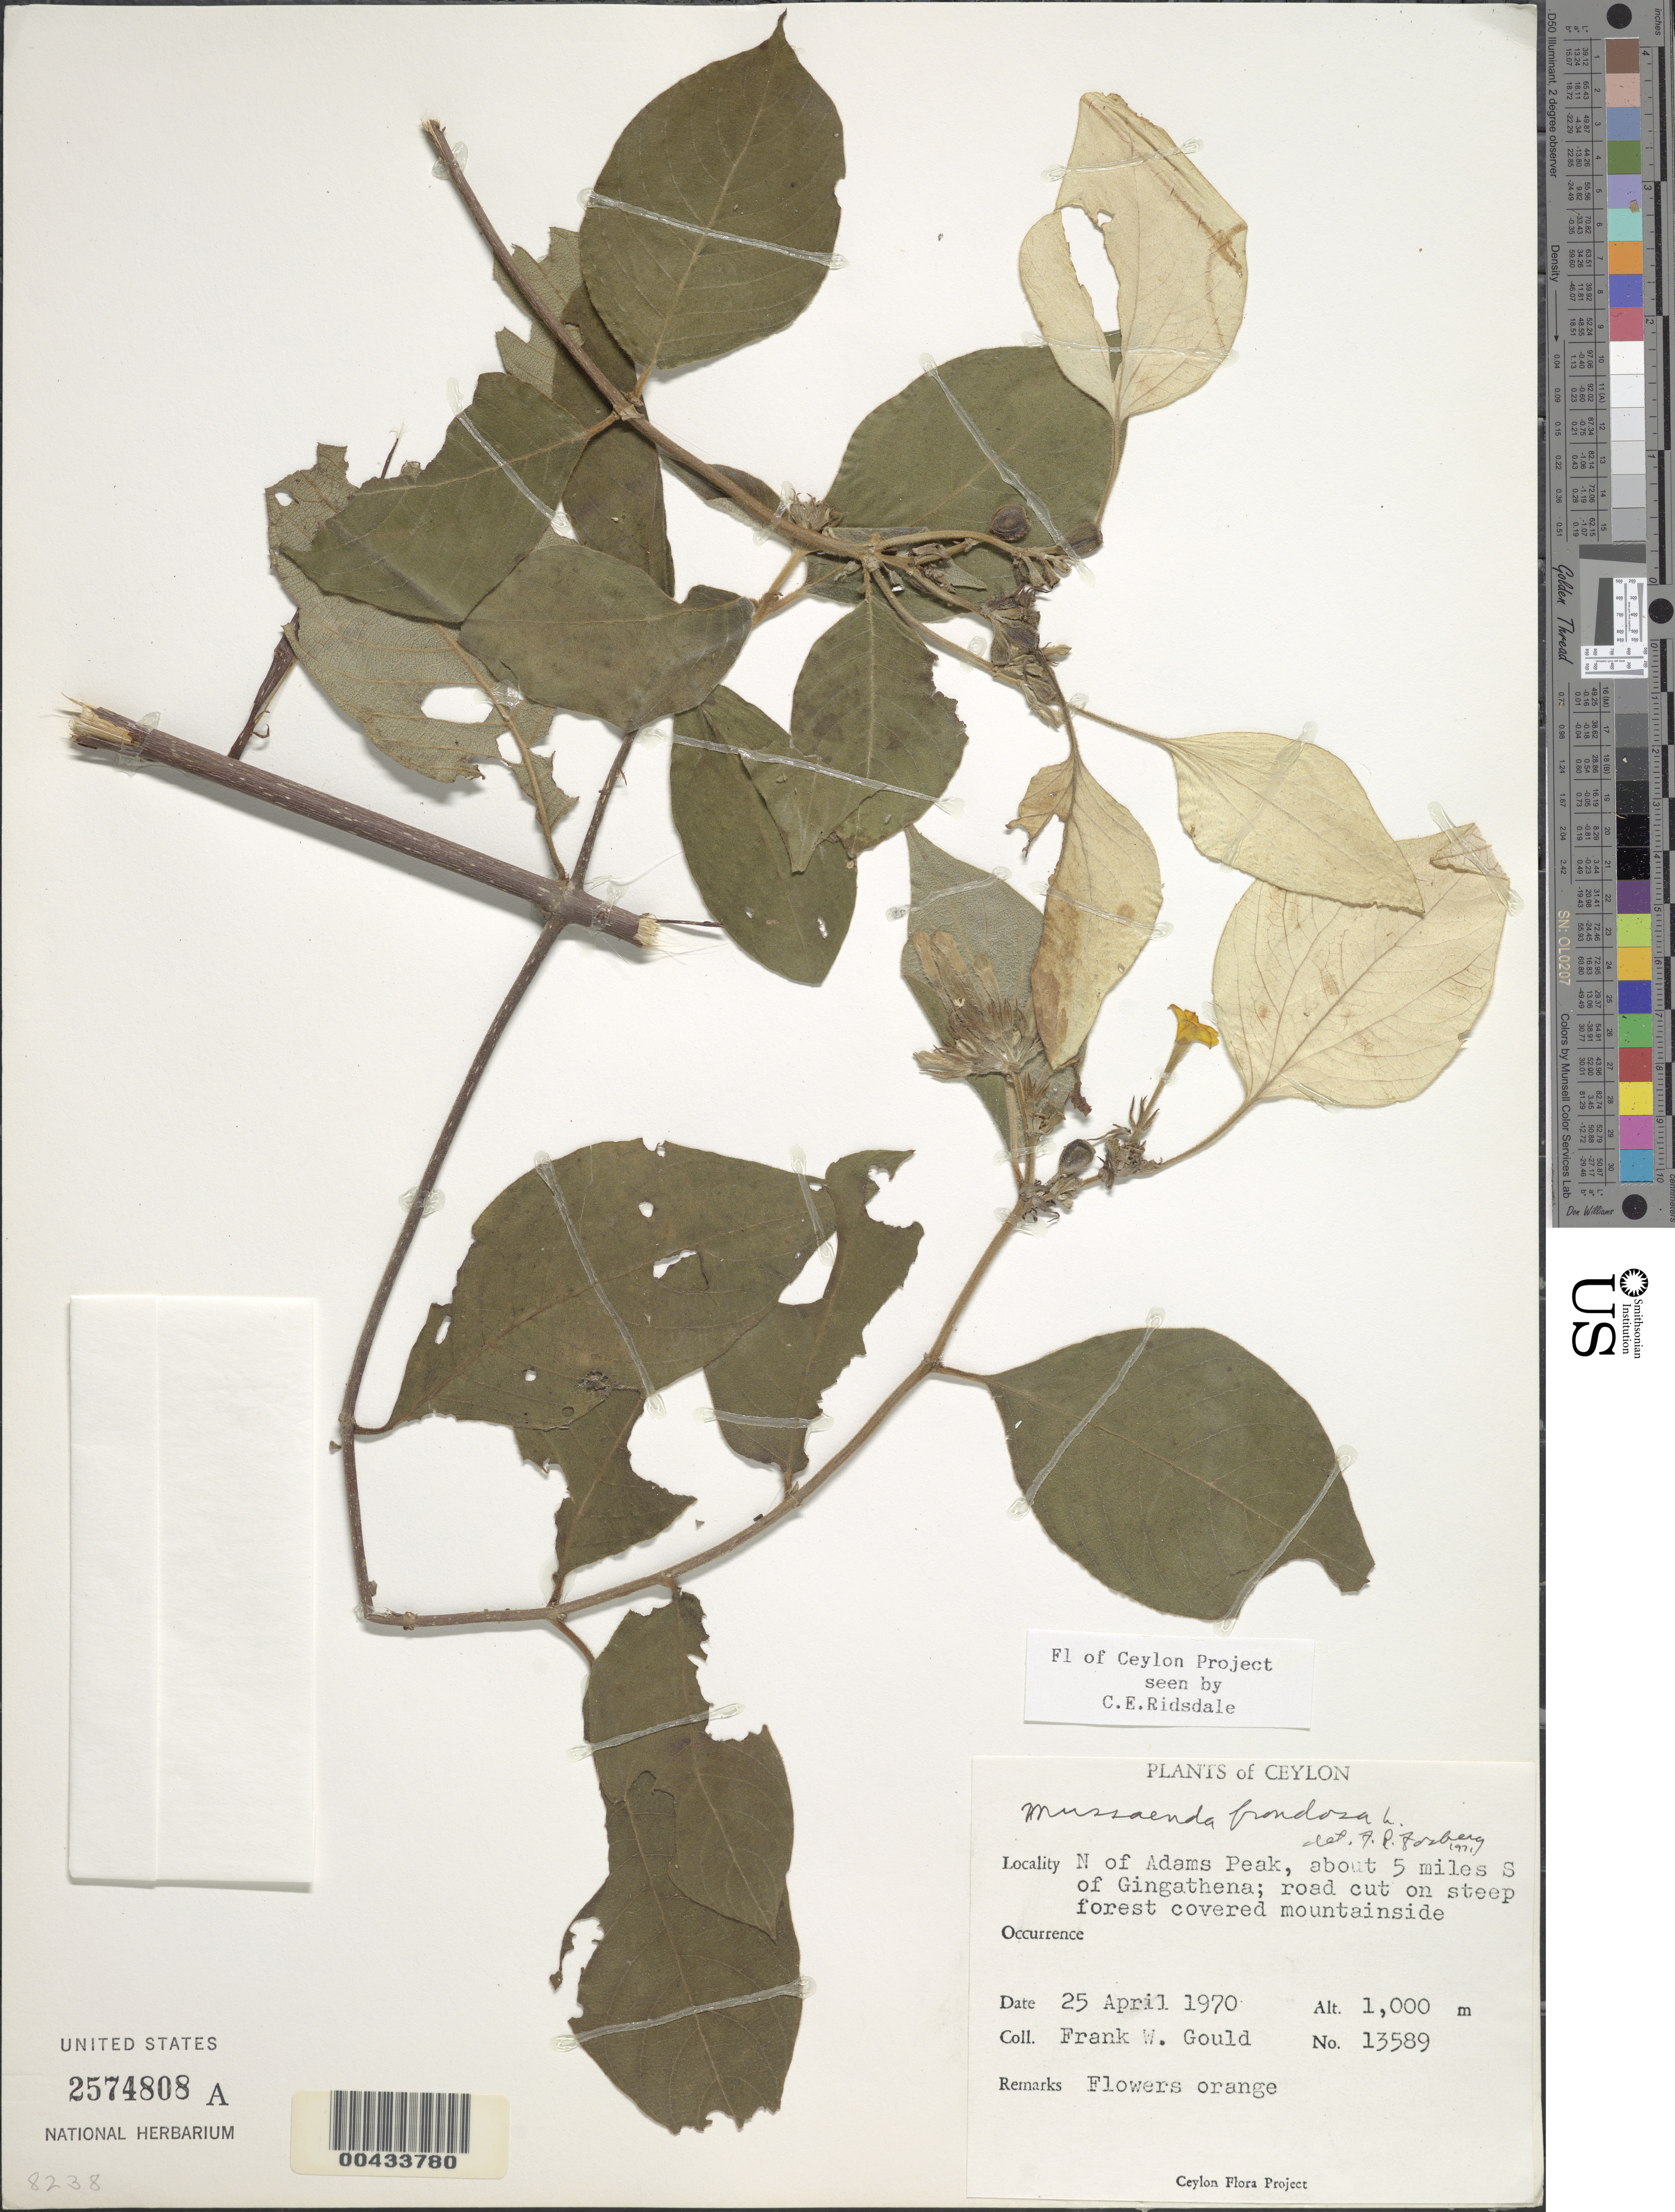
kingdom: Plantae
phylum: Tracheophyta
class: Magnoliopsida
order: Gentianales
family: Rubiaceae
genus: Mussaenda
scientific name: Mussaenda frondosa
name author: L.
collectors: F. W. Gould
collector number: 13589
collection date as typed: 25 Apr 1970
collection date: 1970-04-25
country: Sri Lanka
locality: N of Adams Peak, about 5 mi S of Gingathena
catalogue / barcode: US 2574808A